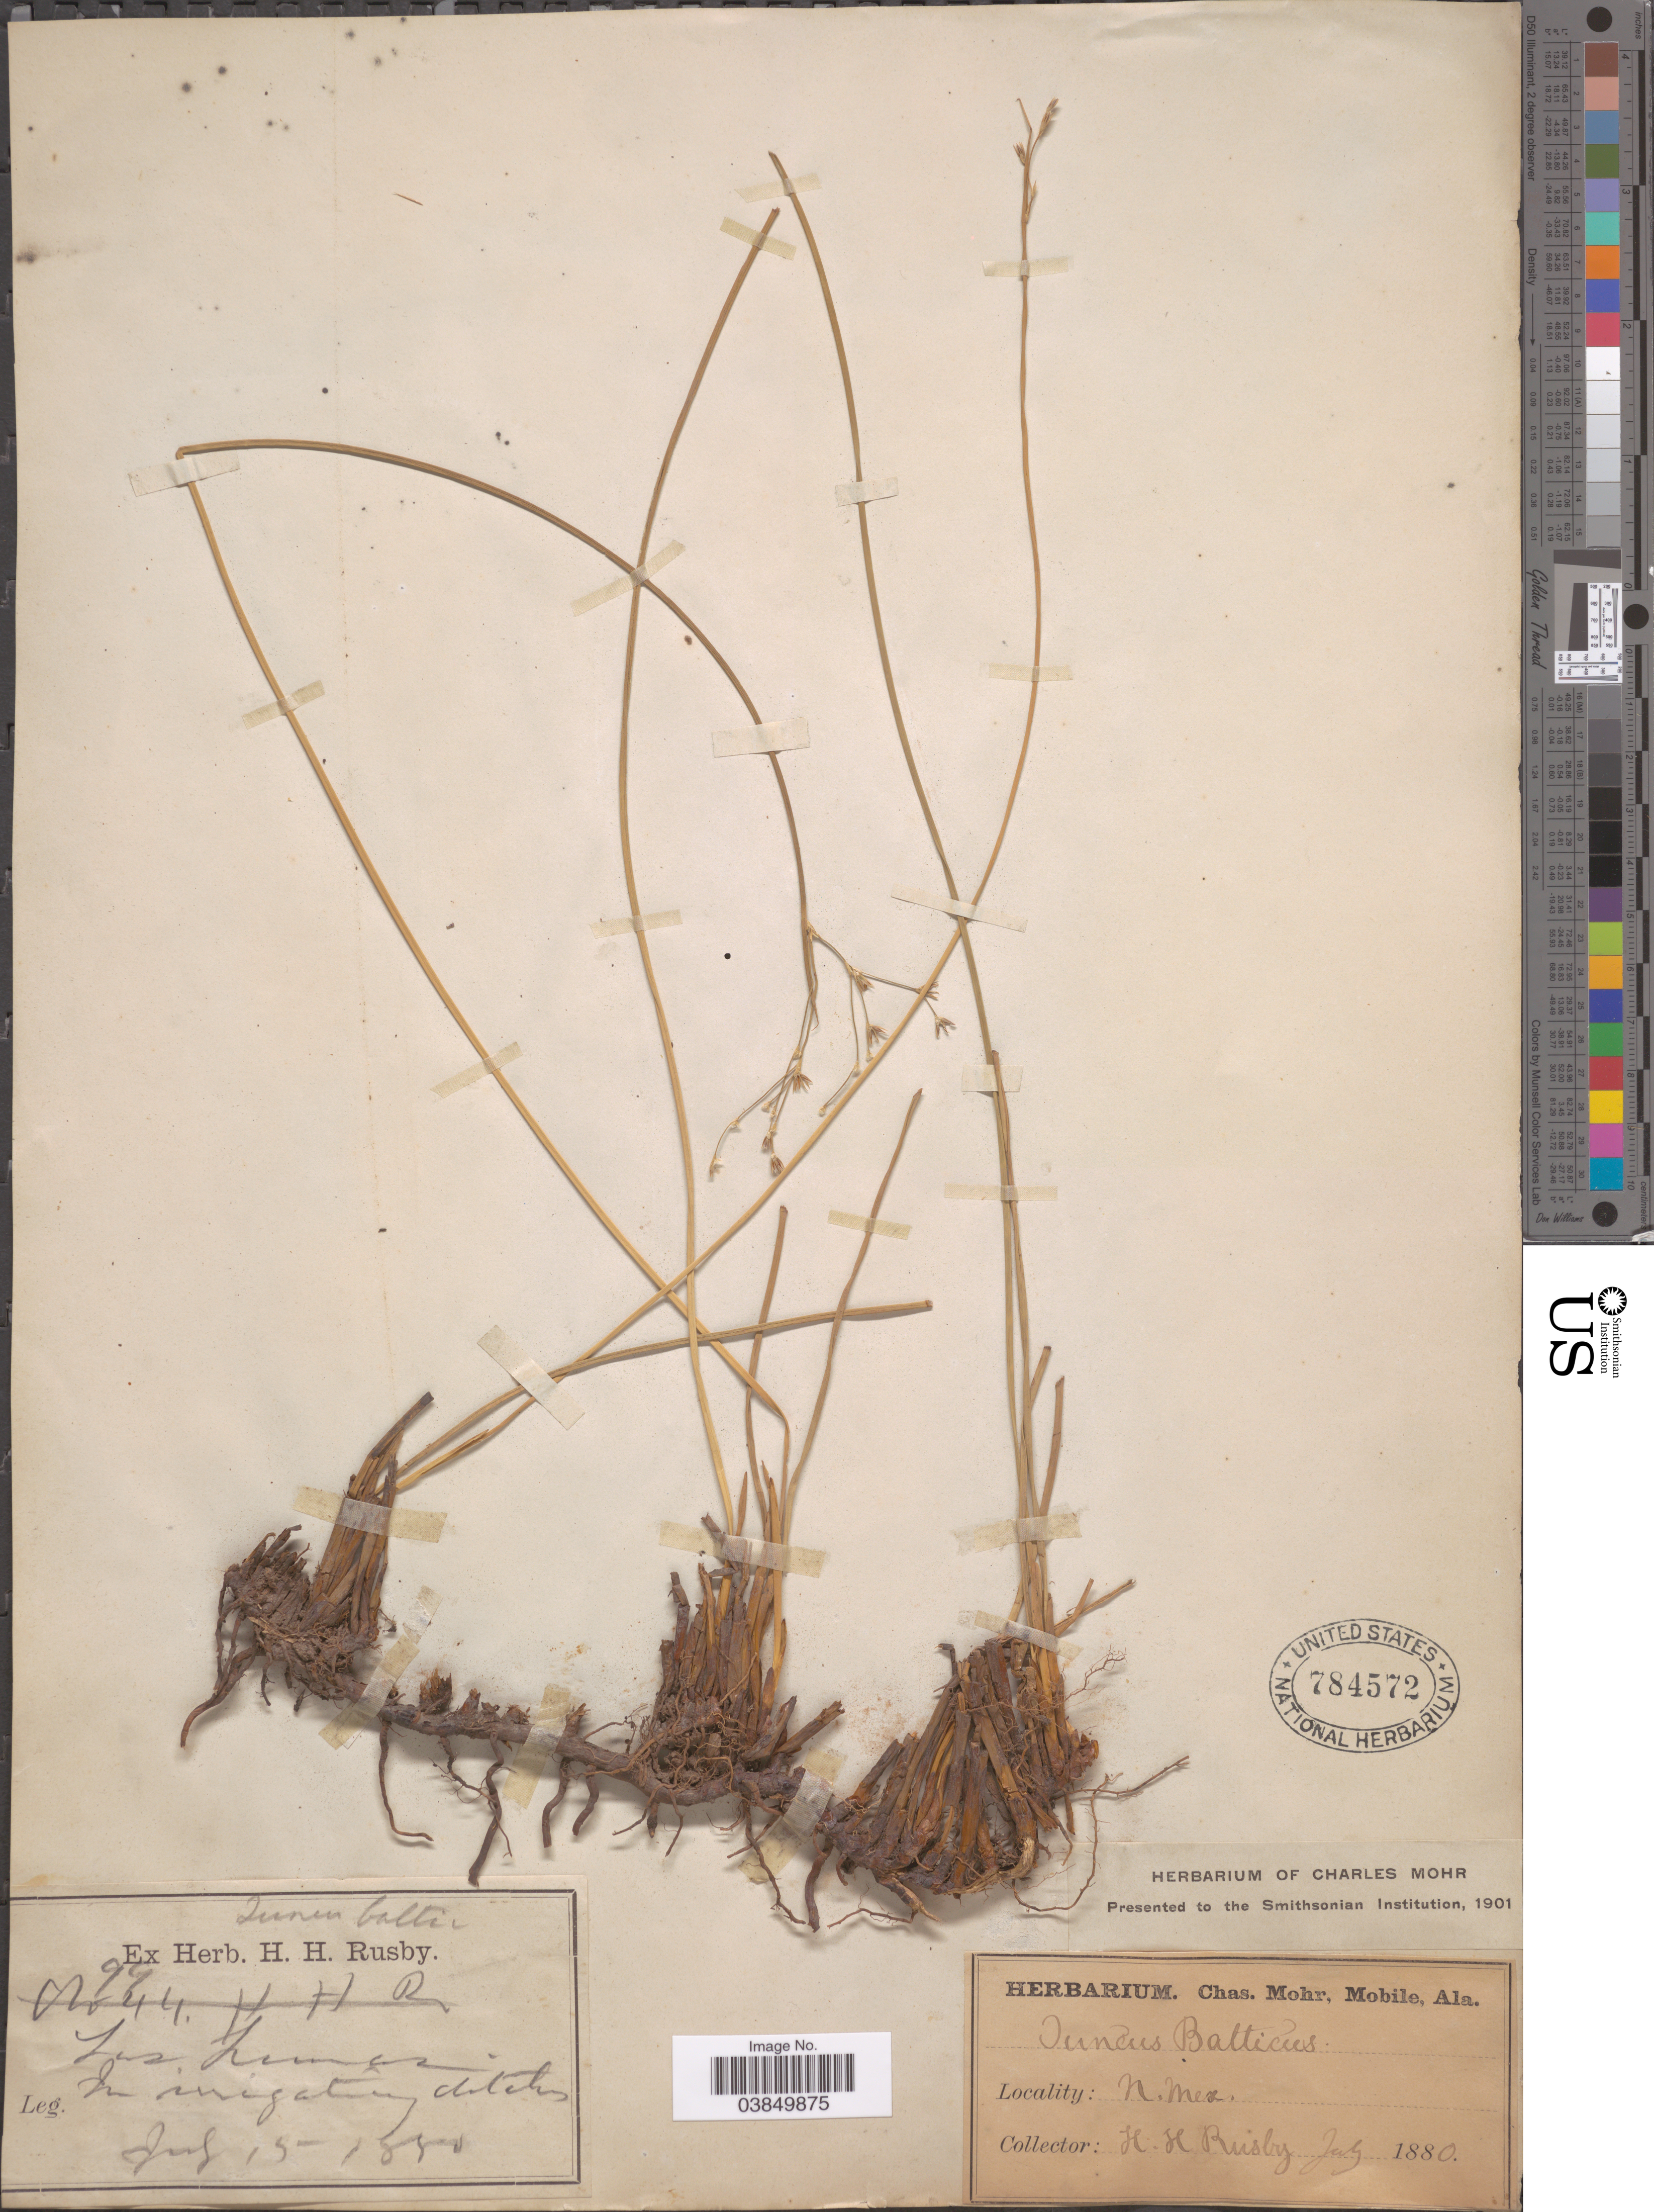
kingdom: Plantae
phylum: Tracheophyta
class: Liliopsida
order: Poales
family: Juncaceae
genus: Juncus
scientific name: Juncus balticus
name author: Willd.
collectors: H. H. Rusby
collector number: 99*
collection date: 1880-07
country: United States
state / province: New Mexico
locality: Las Lunas. In irrigating ditches.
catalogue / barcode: US 784572